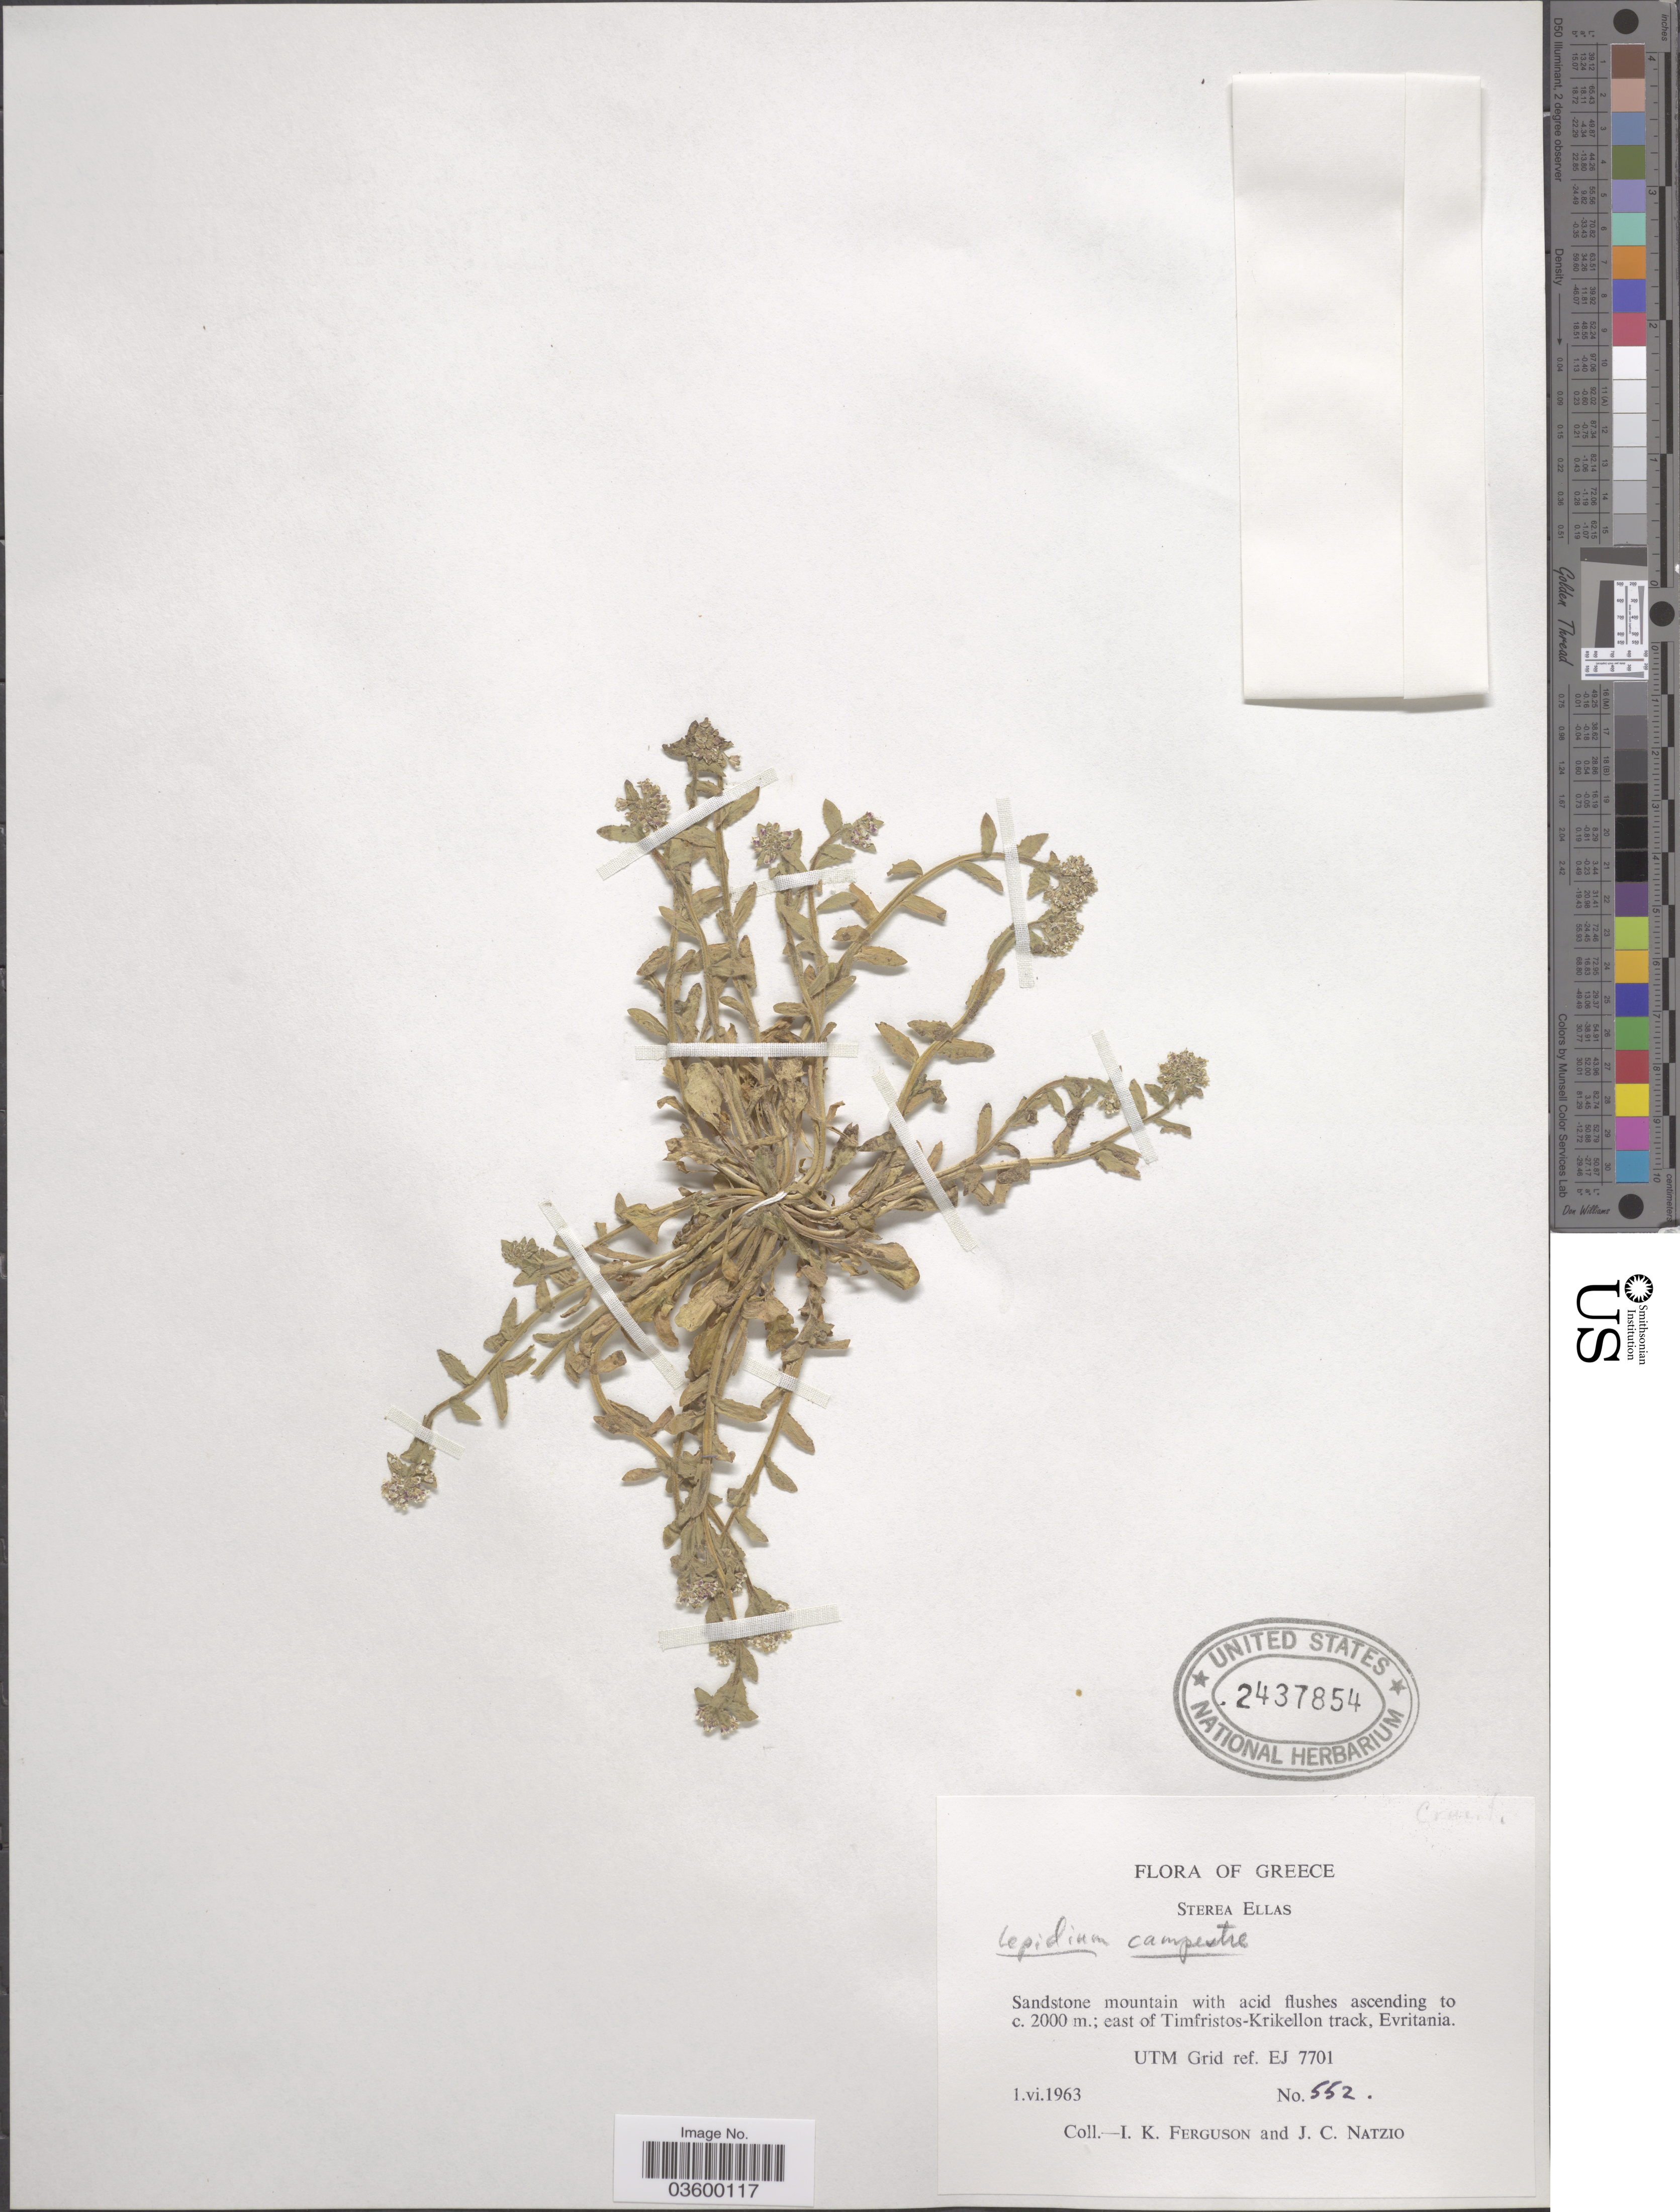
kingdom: Plantae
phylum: Tracheophyta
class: Magnoliopsida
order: Brassicales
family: Brassicaceae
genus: Lepidium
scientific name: Lepidium campestre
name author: (L.) W.T. Aiton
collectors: I. K. Ferguson & J. Natzio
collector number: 552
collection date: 1963-06-01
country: Greece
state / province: Central Greece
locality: Sterea Ellas. East of Timfristos-Krikellon track, Evritania. UTM Grid ref. EJ 7701.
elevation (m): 2000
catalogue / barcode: US 2437854